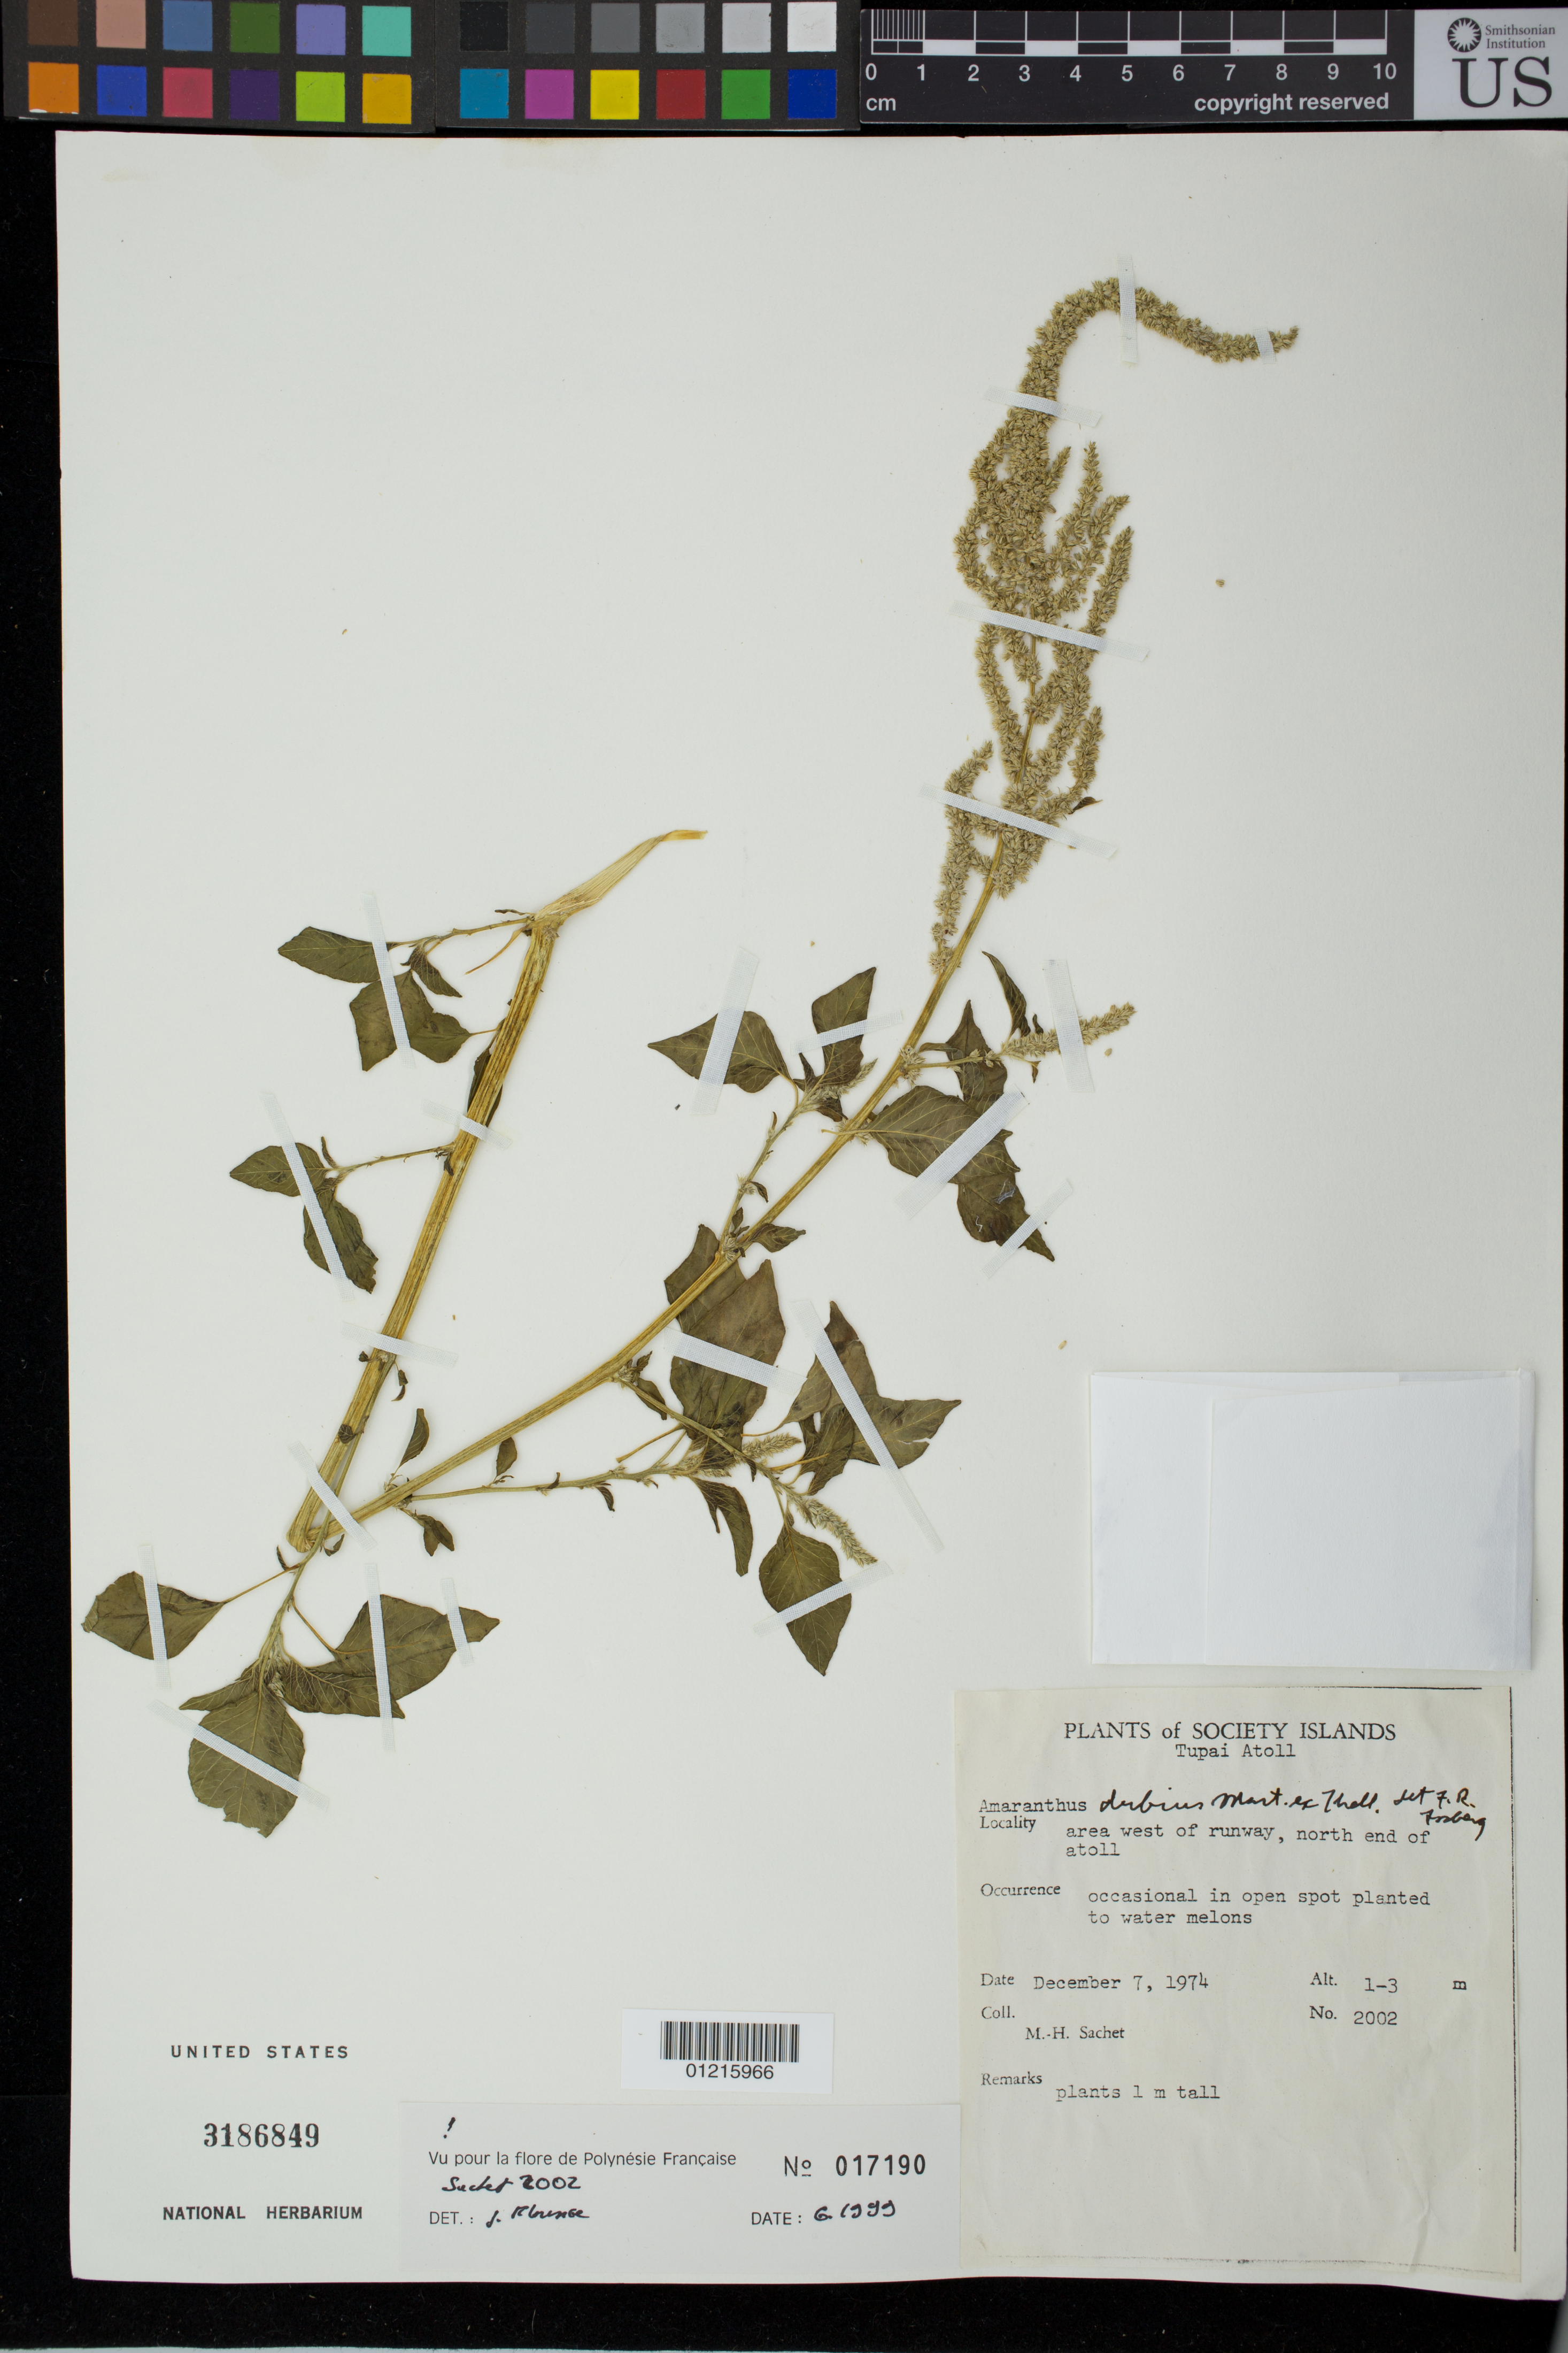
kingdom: Plantae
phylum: Tracheophyta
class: Magnoliopsida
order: Caryophyllales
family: Amaranthaceae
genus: Amaranthus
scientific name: Amaranthus viridis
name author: L.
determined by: Florence, J.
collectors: M.-H. Sachet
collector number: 2002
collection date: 1974-12-07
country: French Polynesia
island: Tupai Atoll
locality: Area west of runway, north end of atoll.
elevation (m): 1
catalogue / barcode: US 3186849